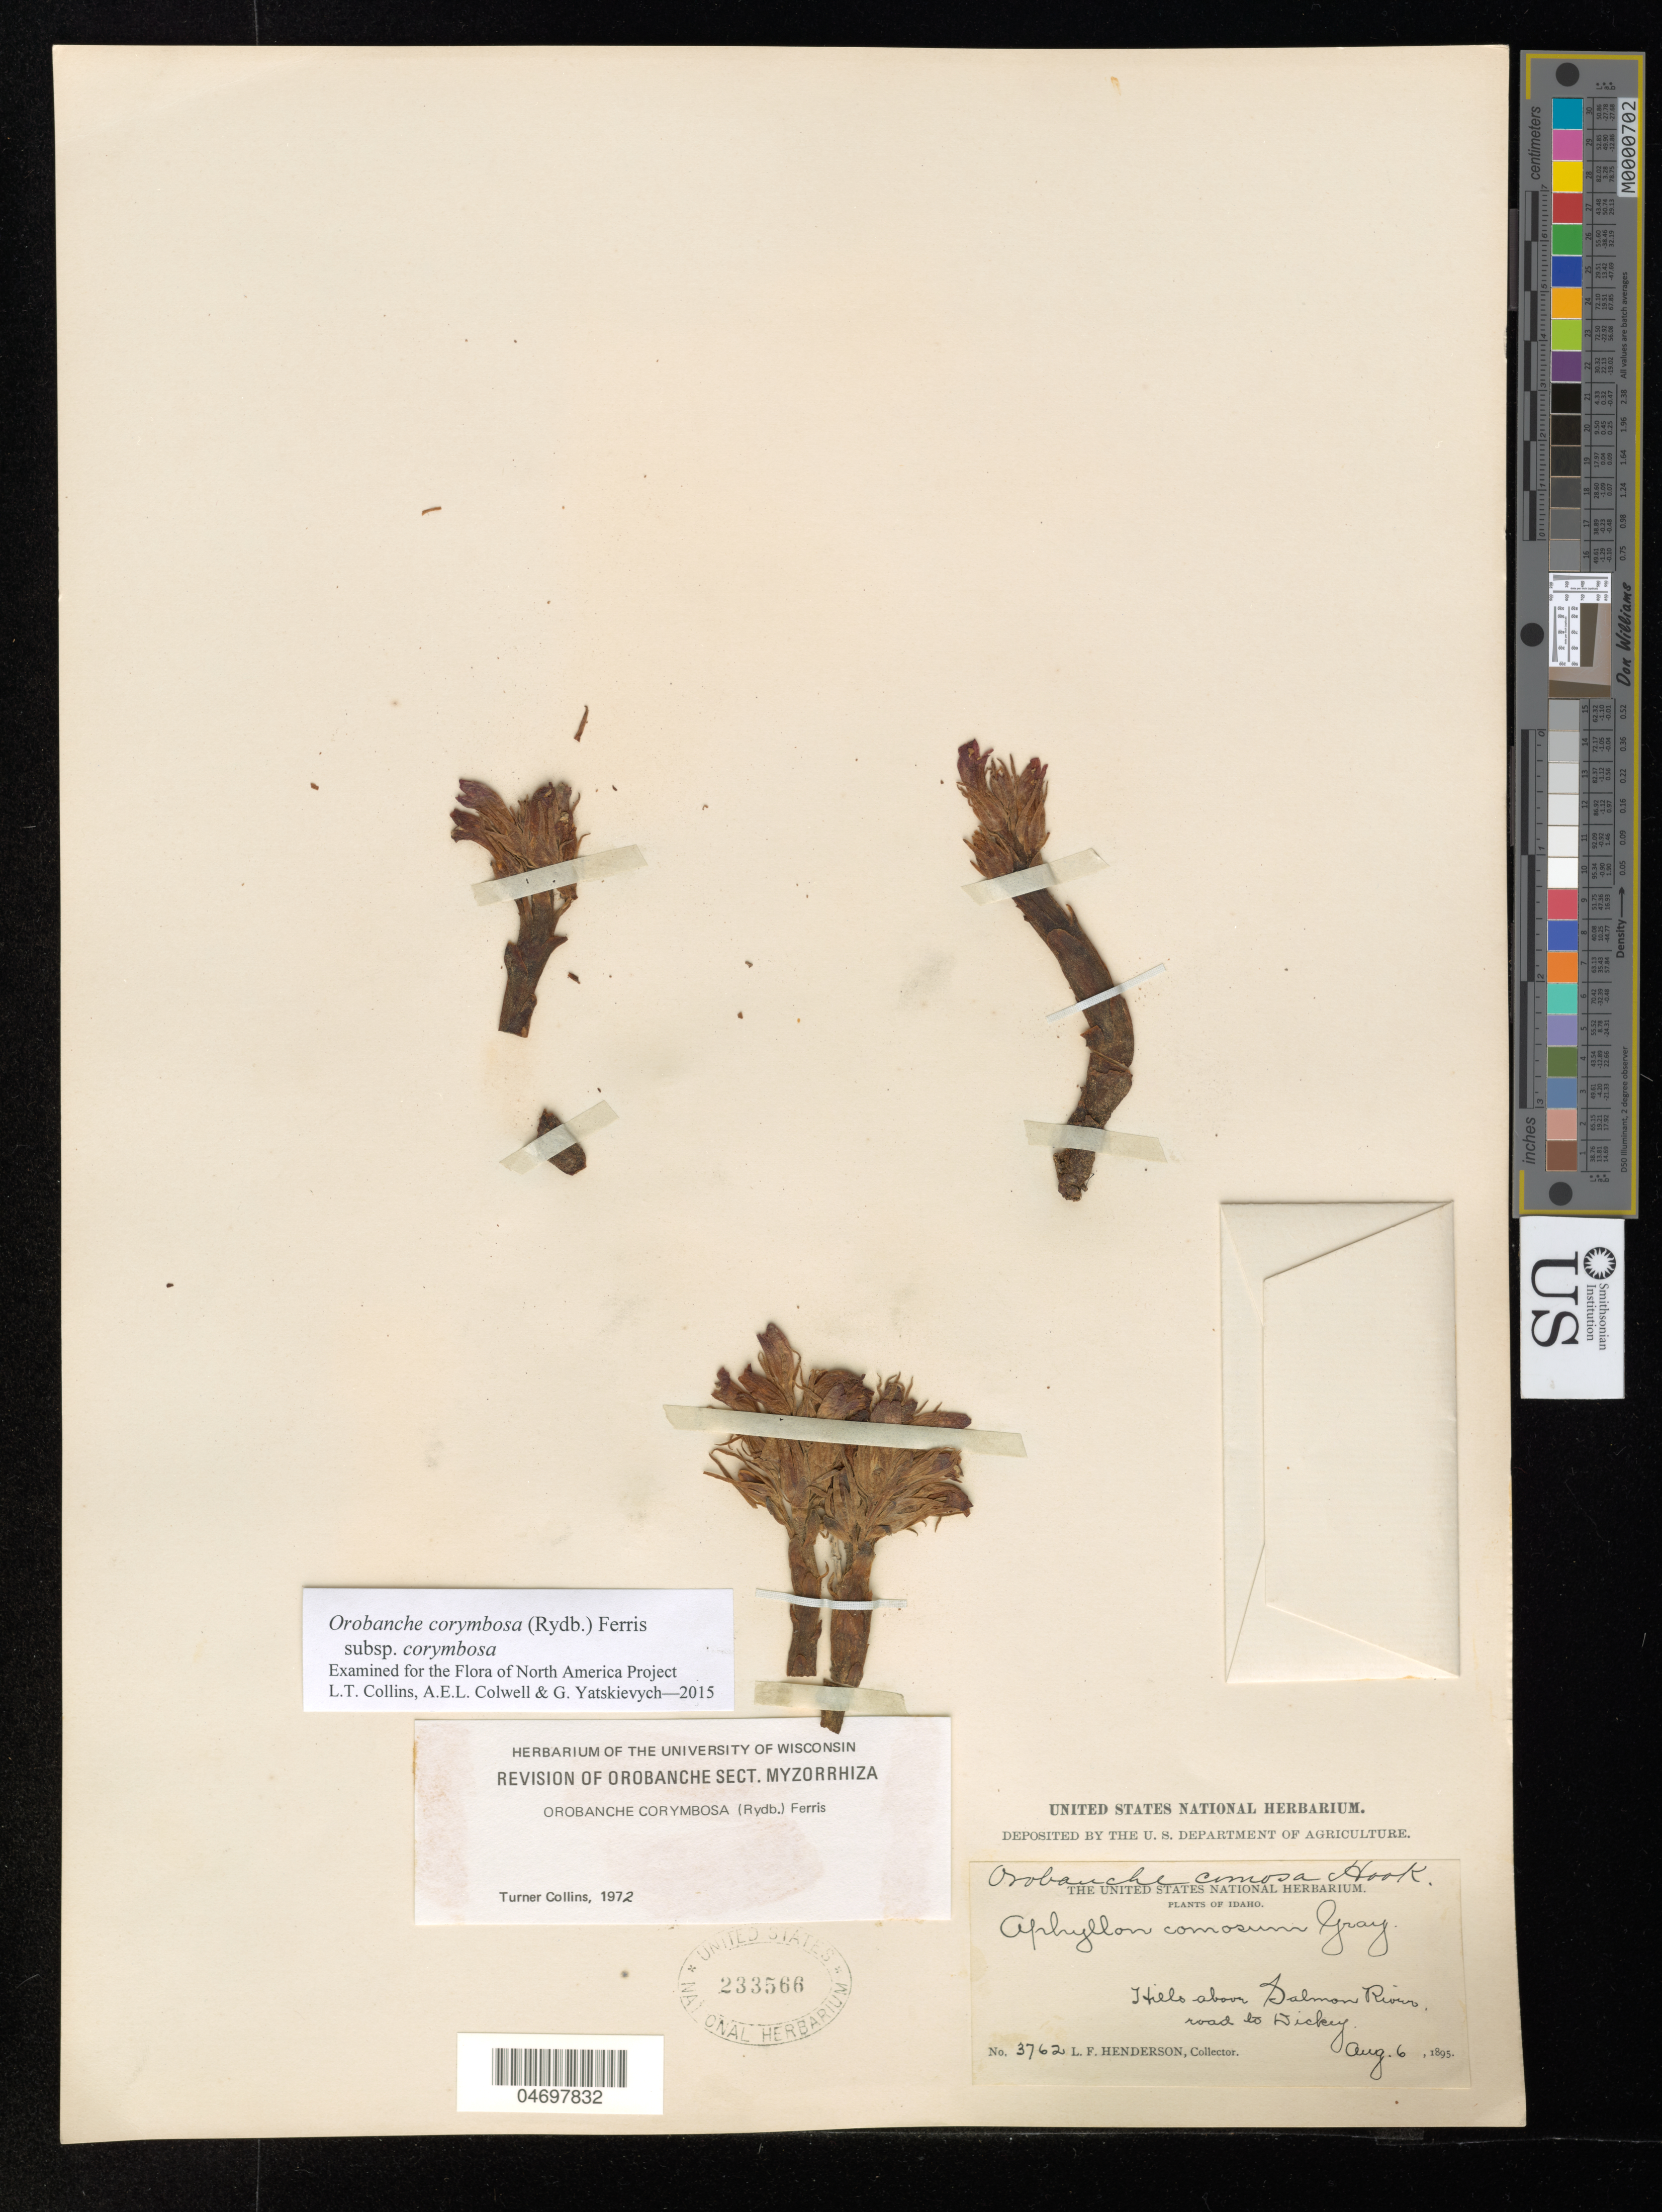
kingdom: Plantae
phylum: Tracheophyta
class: Magnoliopsida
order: Lamiales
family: Orobanchaceae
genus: Orobanche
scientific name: Orobanche corymbosa subsp. corymbosa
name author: (Rydb.) Ferris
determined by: Collins, L. T.; Colwell, A. E.; Yatskievych, G. A.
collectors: L. Henderson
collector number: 3762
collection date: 1895-08-06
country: United States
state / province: Idaho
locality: Hills above Salmon River; road to Dickey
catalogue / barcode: US 233566